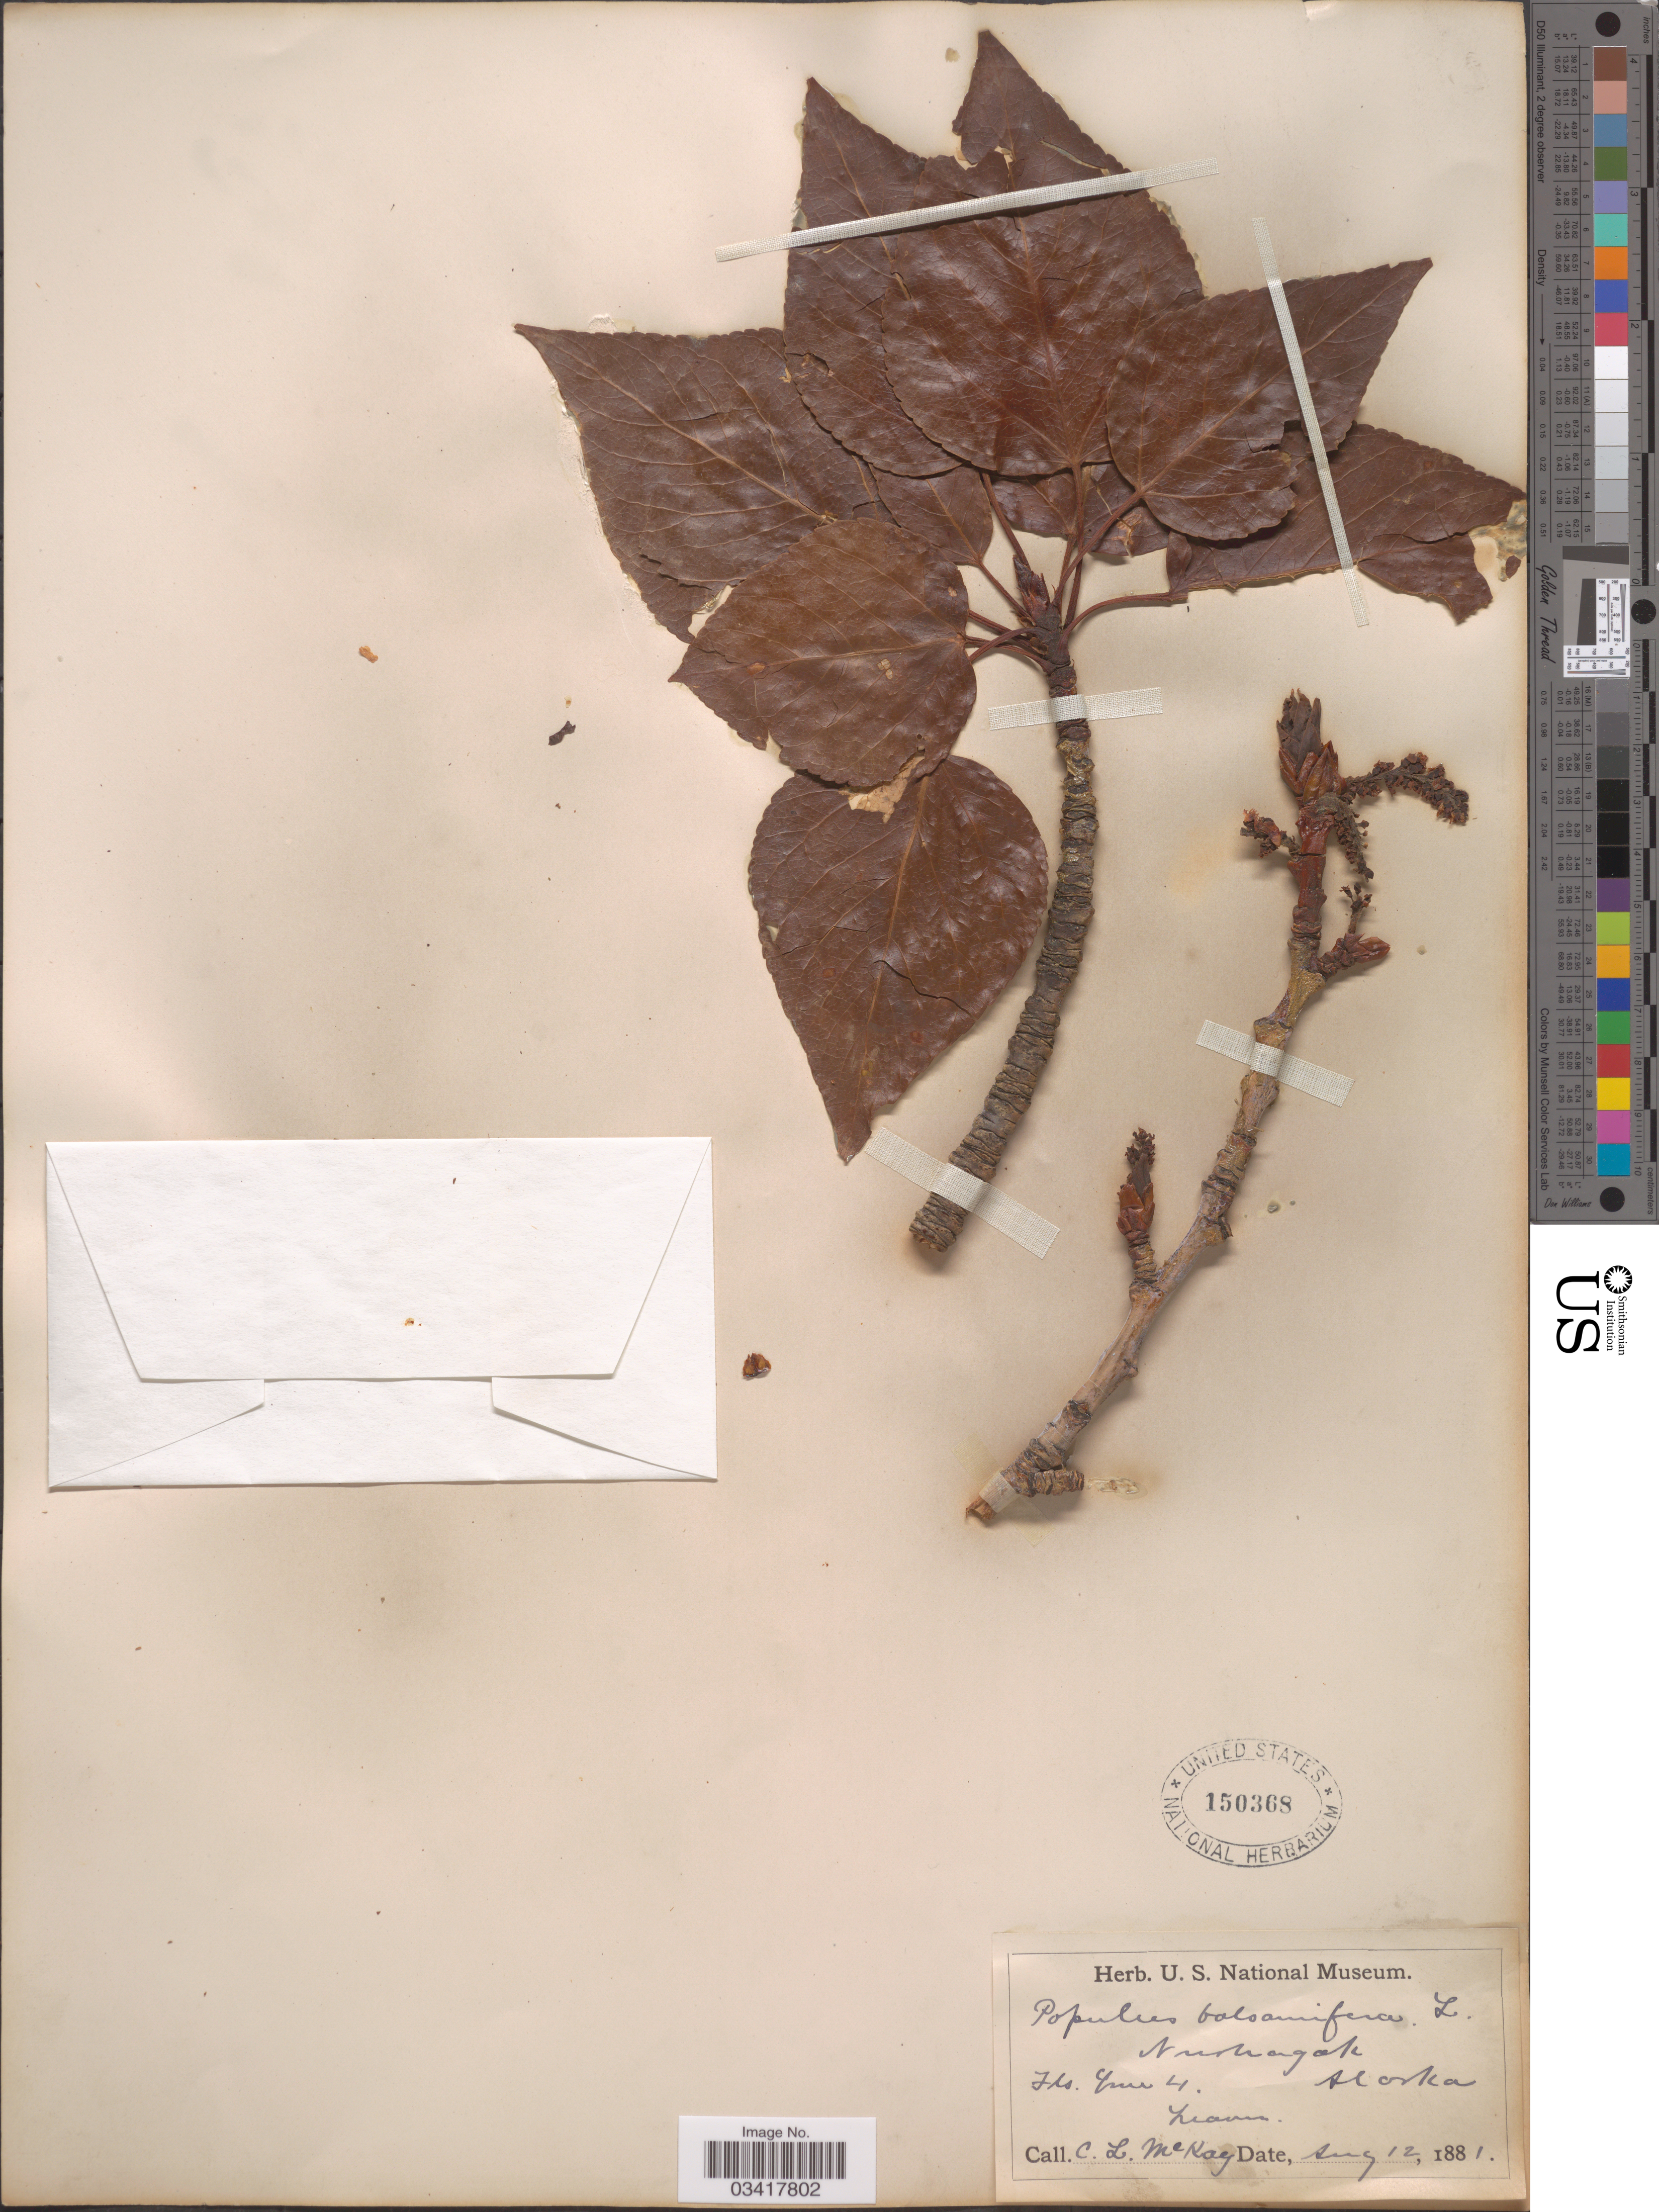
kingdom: Plantae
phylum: Tracheophyta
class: Magnoliopsida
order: Malpighiales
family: Salicaceae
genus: Populus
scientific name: Populus balsamifera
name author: L.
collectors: C. McKay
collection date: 1881-08-12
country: United States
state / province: Alaska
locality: Nushagak.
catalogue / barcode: US 150368